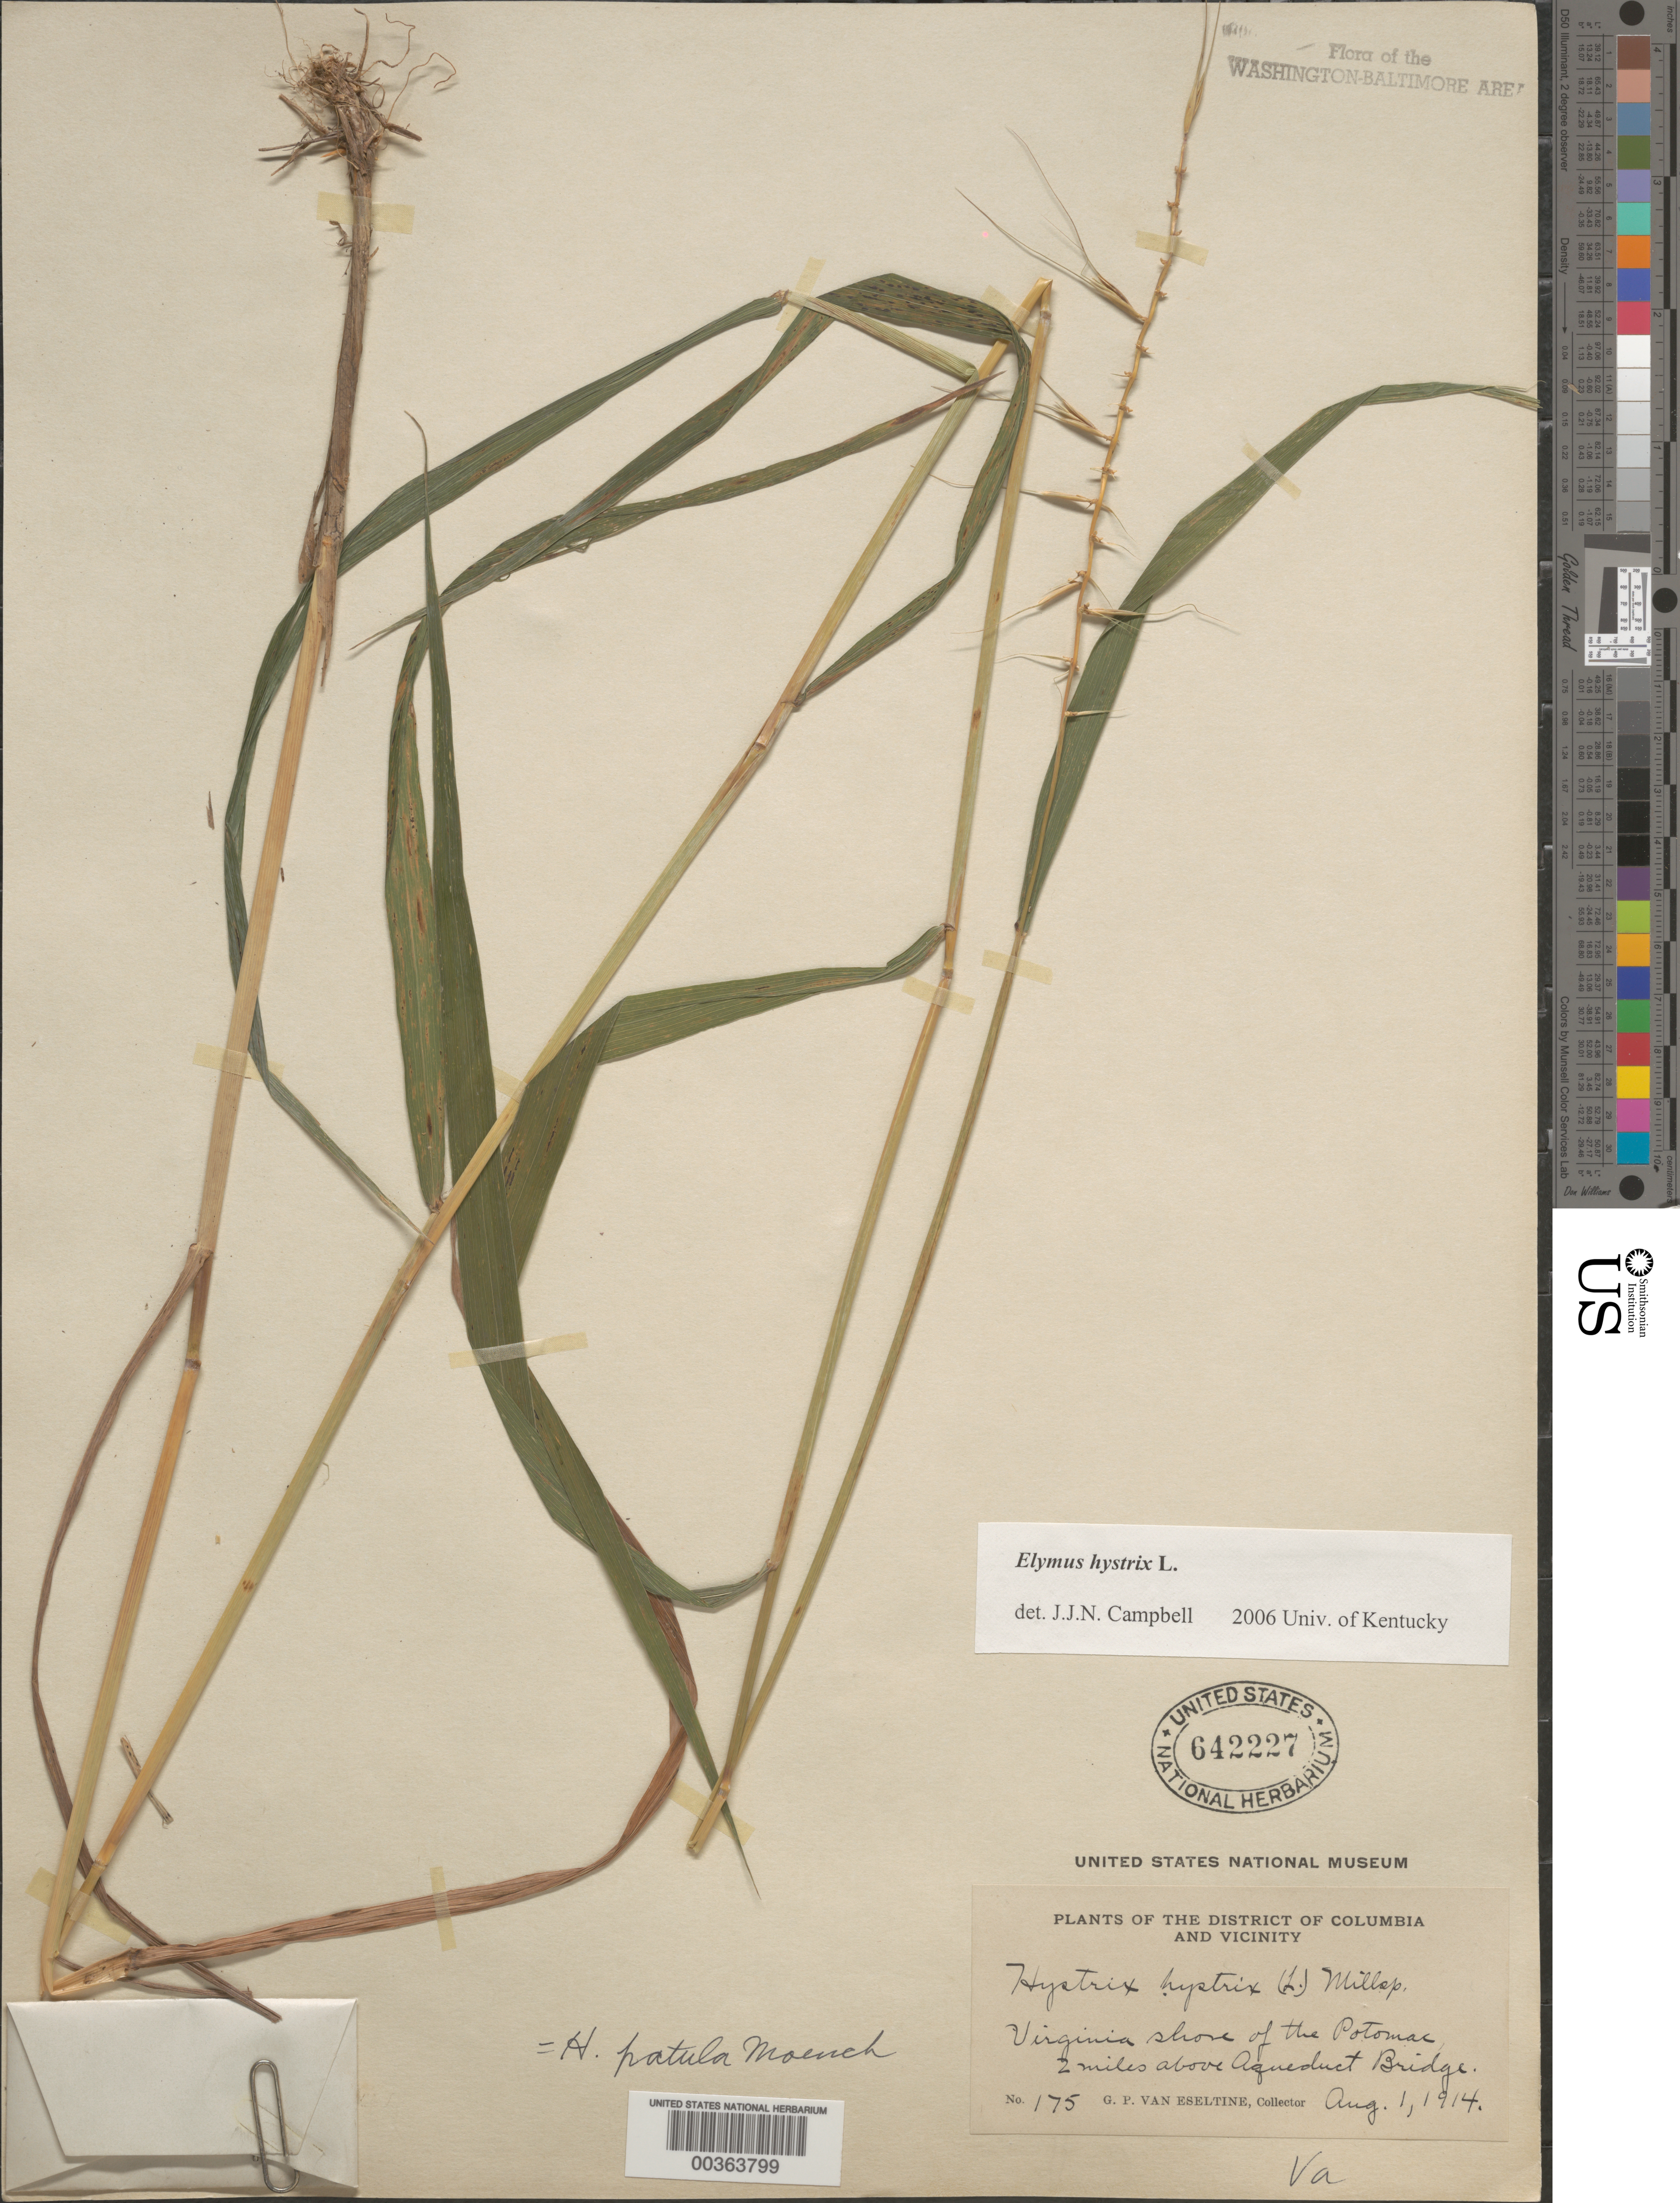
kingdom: Plantae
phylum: Tracheophyta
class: Liliopsida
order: Poales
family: Poaceae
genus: Elymus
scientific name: Elymus hystrix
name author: L.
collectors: G. P. Van Eseltine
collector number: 175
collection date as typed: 01 Aug 1914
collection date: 1914-08-01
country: United States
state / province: Virginia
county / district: Fairfax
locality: Above Aqueduct Bridge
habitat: Shore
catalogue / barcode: US 642227